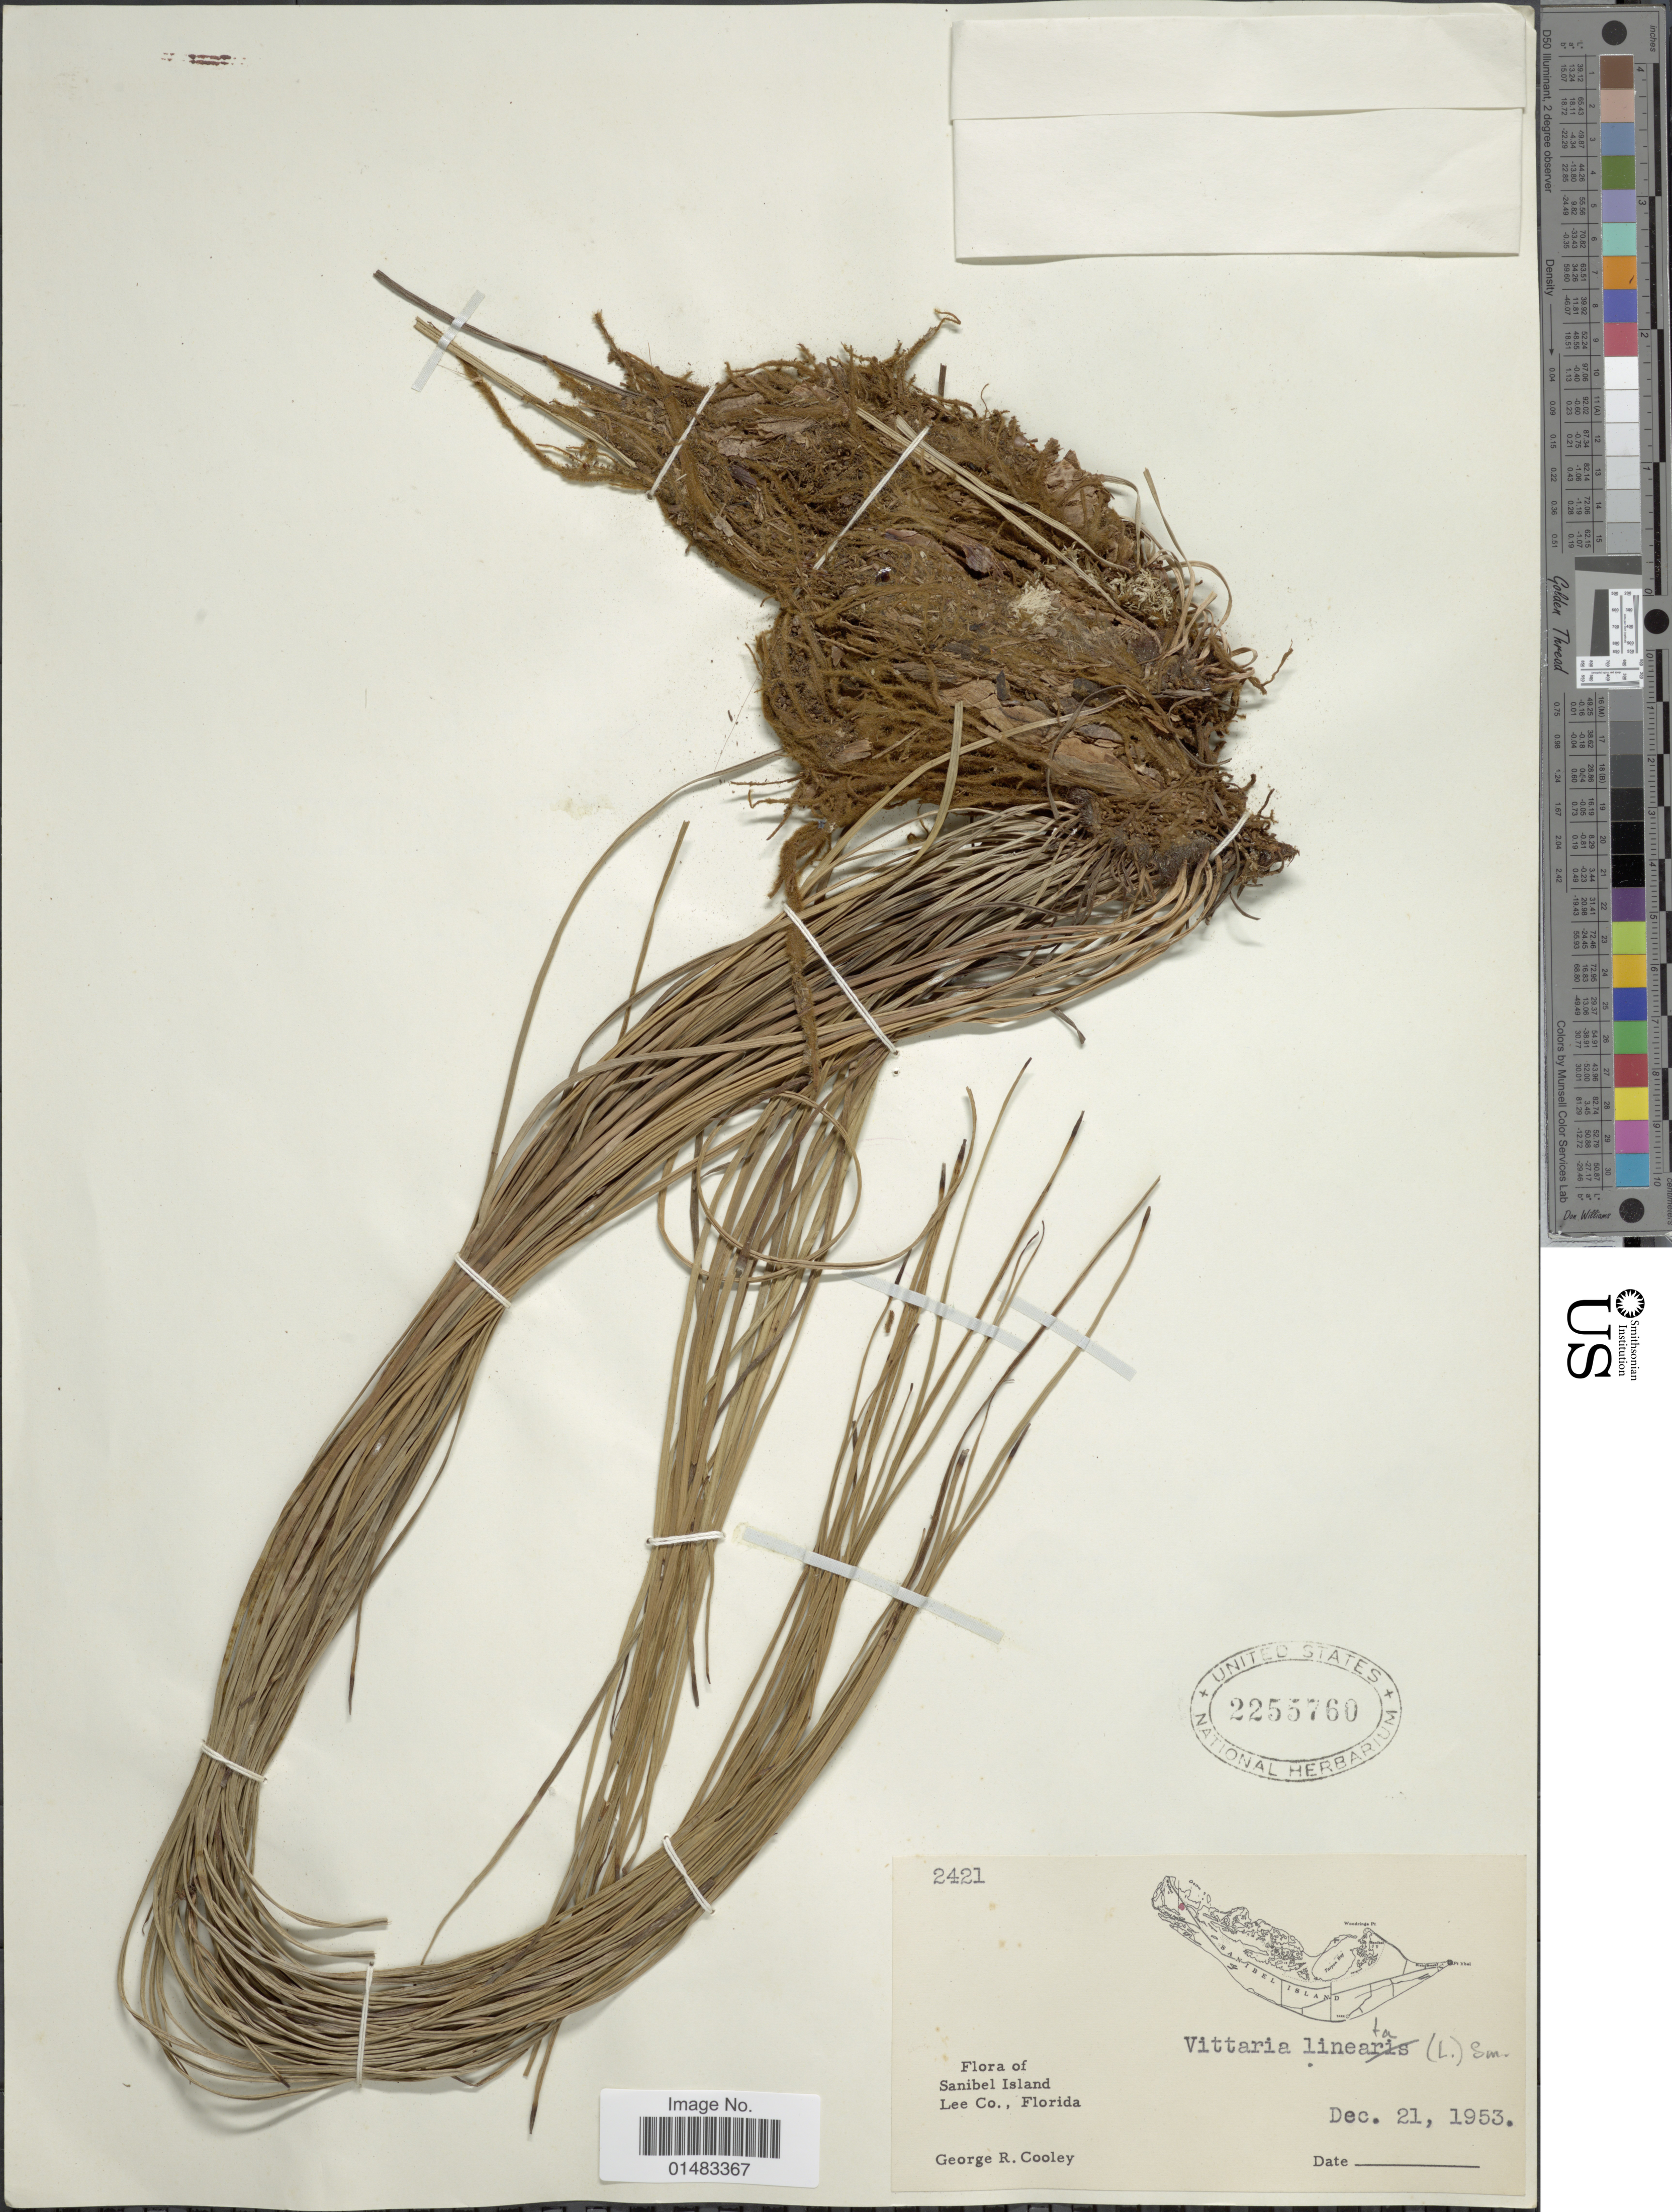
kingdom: Plantae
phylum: Tracheophyta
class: Polypodiopsida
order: Polypodiales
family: Pteridaceae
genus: Vittaria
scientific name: Vittaria lineata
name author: (L.) Sm.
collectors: G. R. Cooley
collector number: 2421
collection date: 1953-12-21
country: United States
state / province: Florida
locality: Flora of Sanibel Island Lee Co.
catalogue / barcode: US 2255760